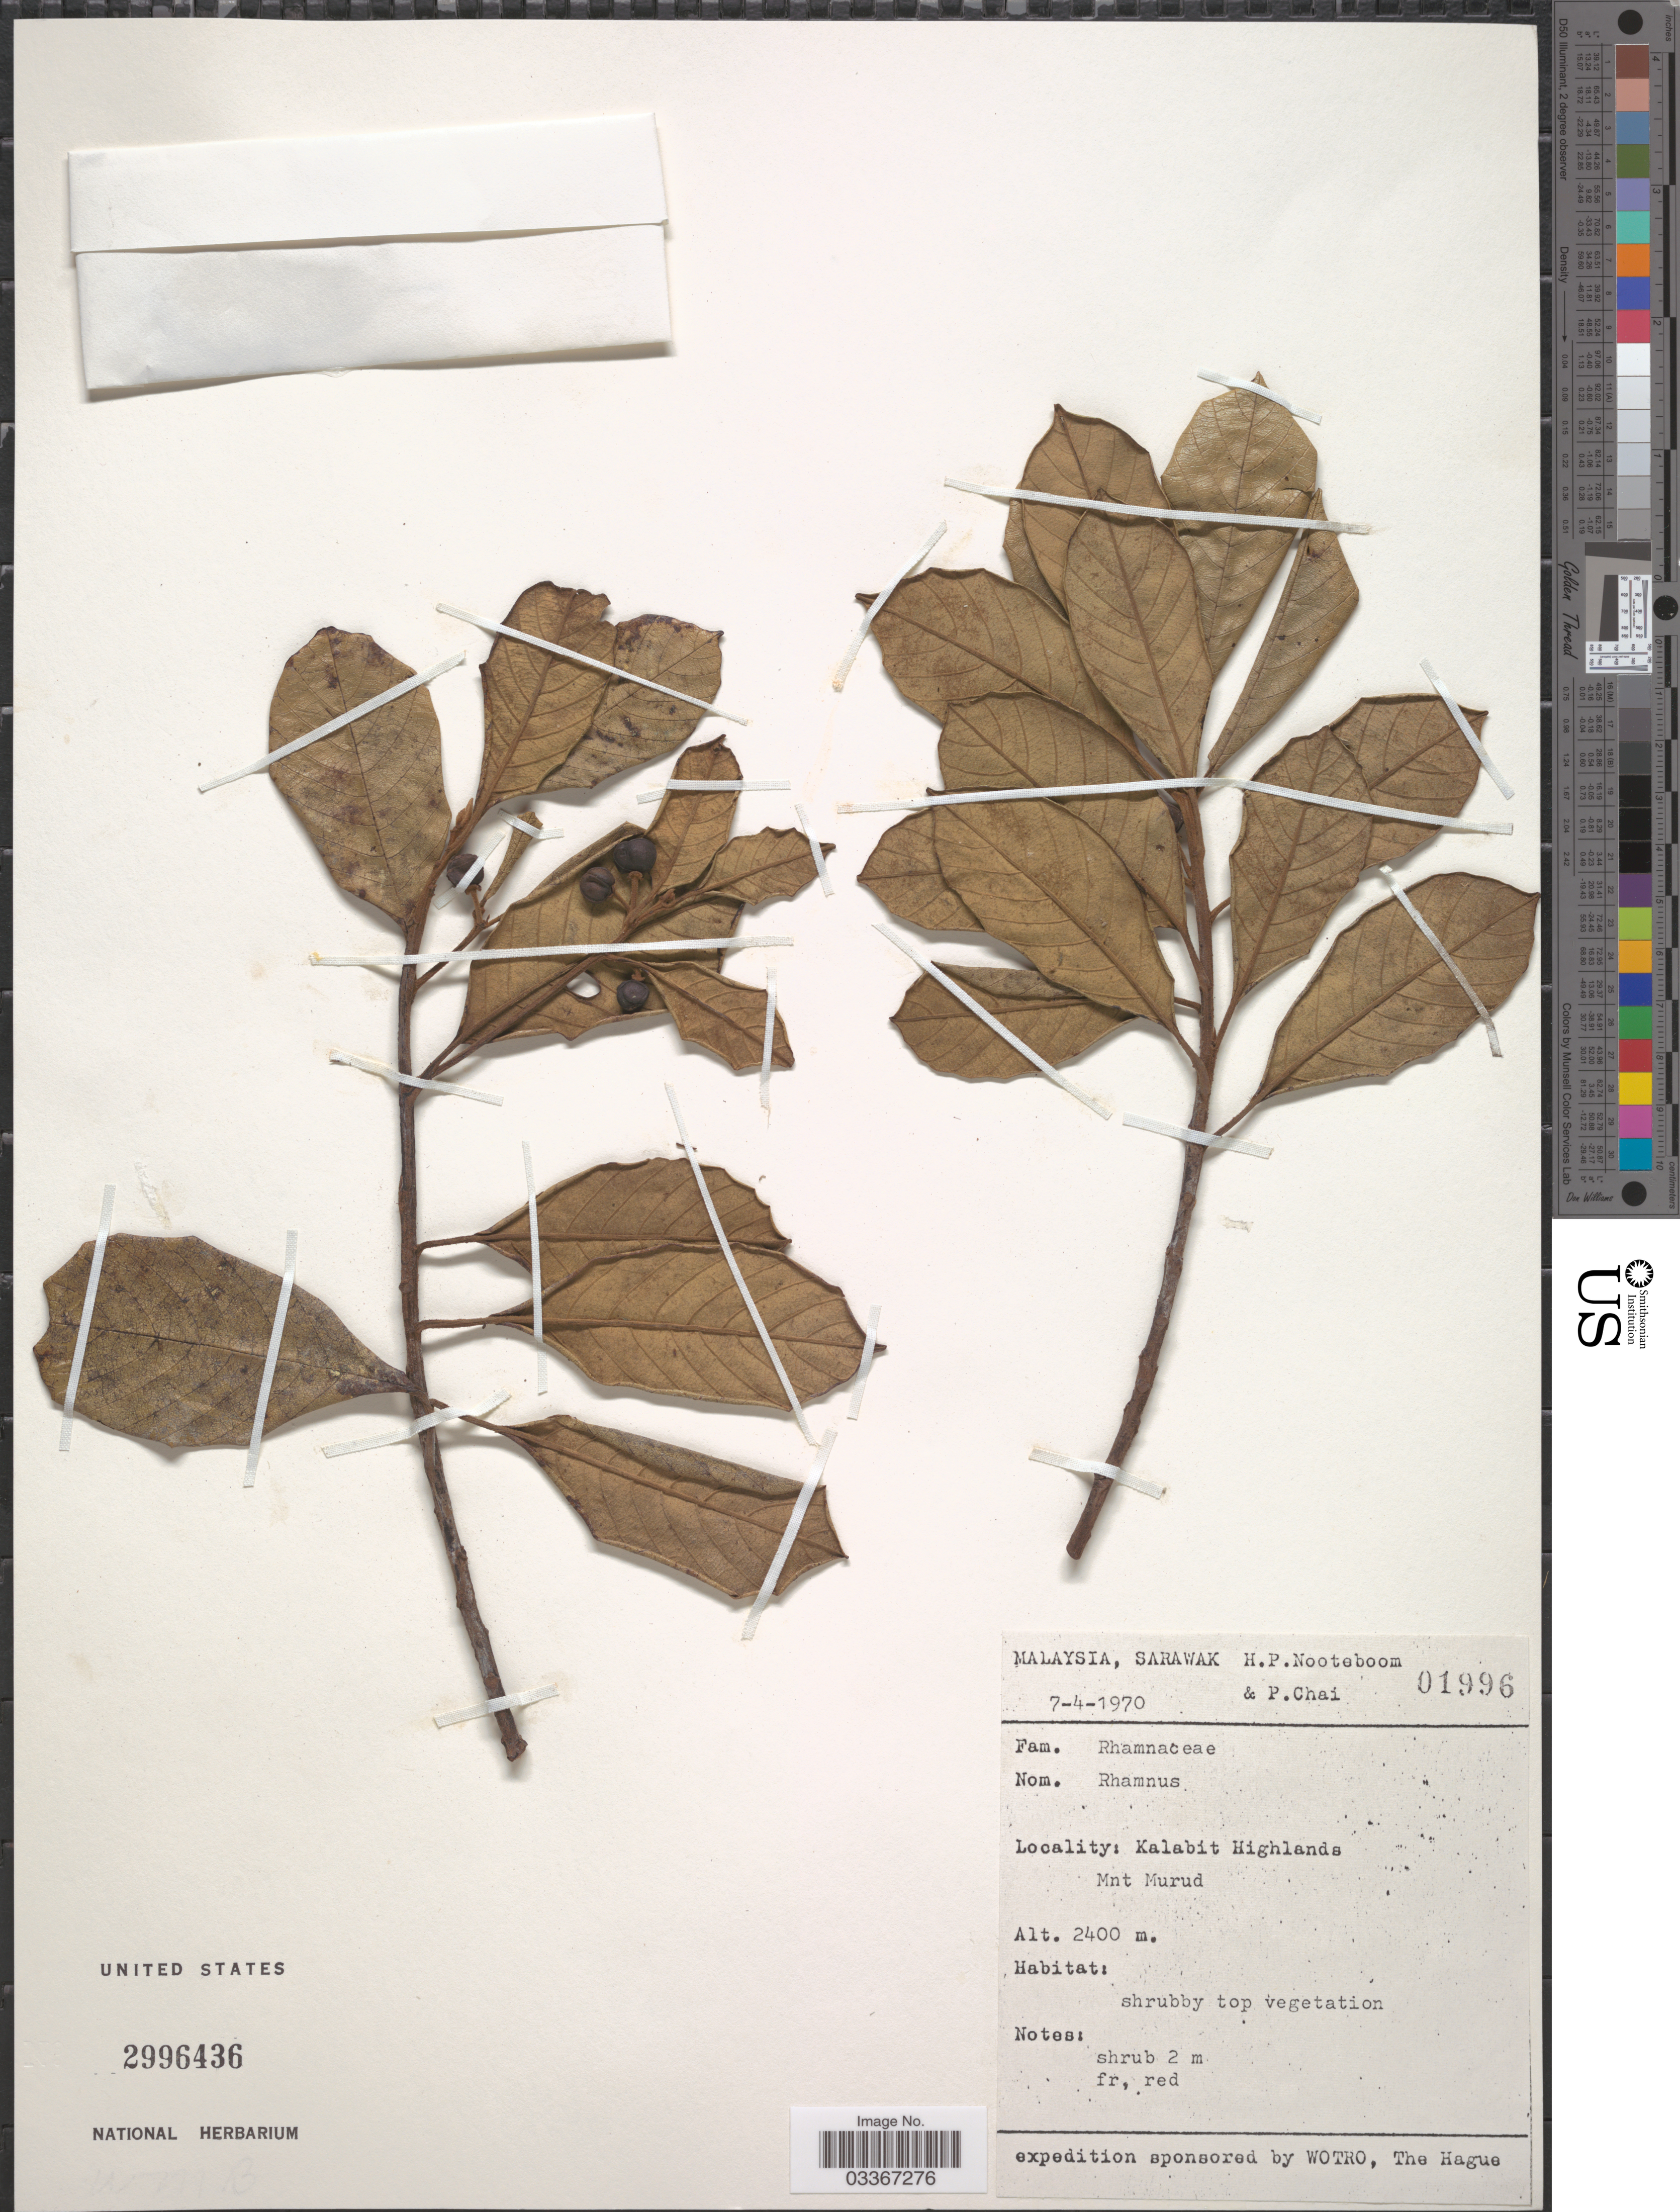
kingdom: Plantae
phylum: Tracheophyta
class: Magnoliopsida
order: Rosales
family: Rhamnaceae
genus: Rhamnus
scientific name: Rhamnus sp.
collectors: H. P. Nooteboom & P. Chai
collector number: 01996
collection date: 1970-04-07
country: Malaysia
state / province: Sarawak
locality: Kalabit Highlands Mnt Murud.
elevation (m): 2400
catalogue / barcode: US 2996436